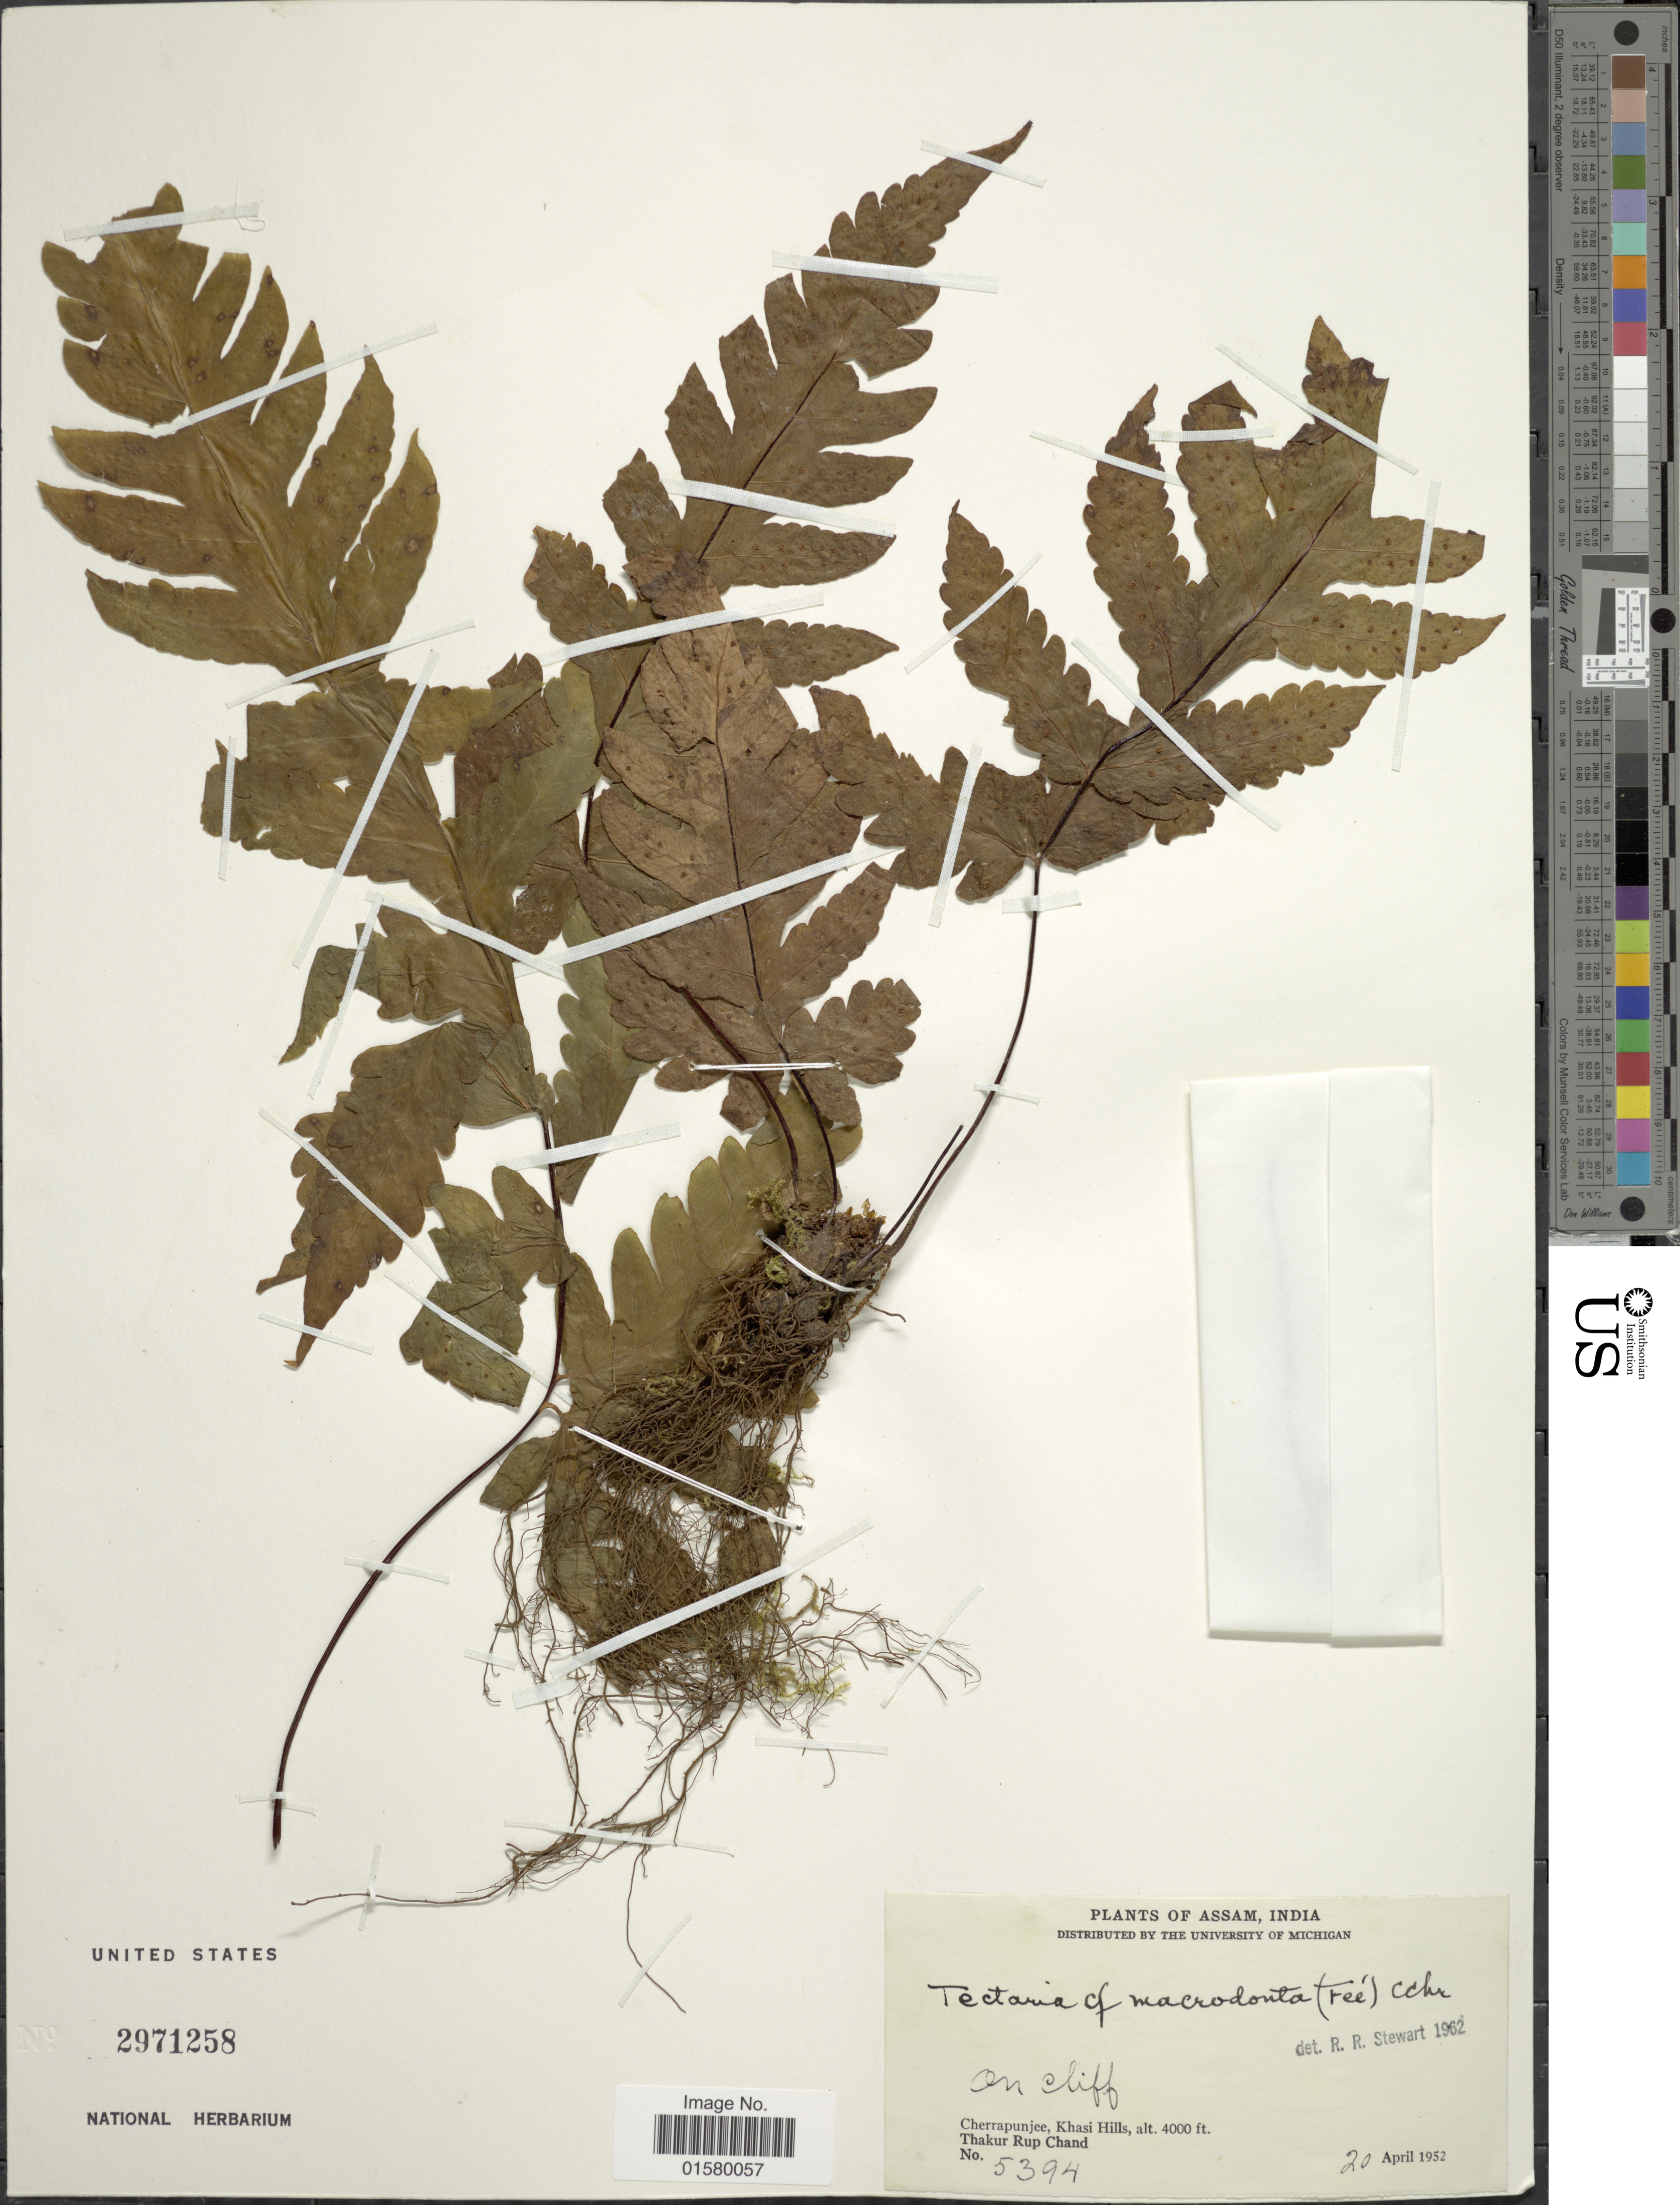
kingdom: Plantae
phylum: Tracheophyta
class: Polypodiopsida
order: Polypodiales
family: Tectariaceae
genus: Tectaria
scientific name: Tectaria coadunata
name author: (J. Sm.) C. Chr.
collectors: T. R. Chand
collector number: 5394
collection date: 1952-04-20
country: India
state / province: Meghalaya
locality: Cherranpunjee, Khasi Hills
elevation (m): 1219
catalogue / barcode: US 2971258